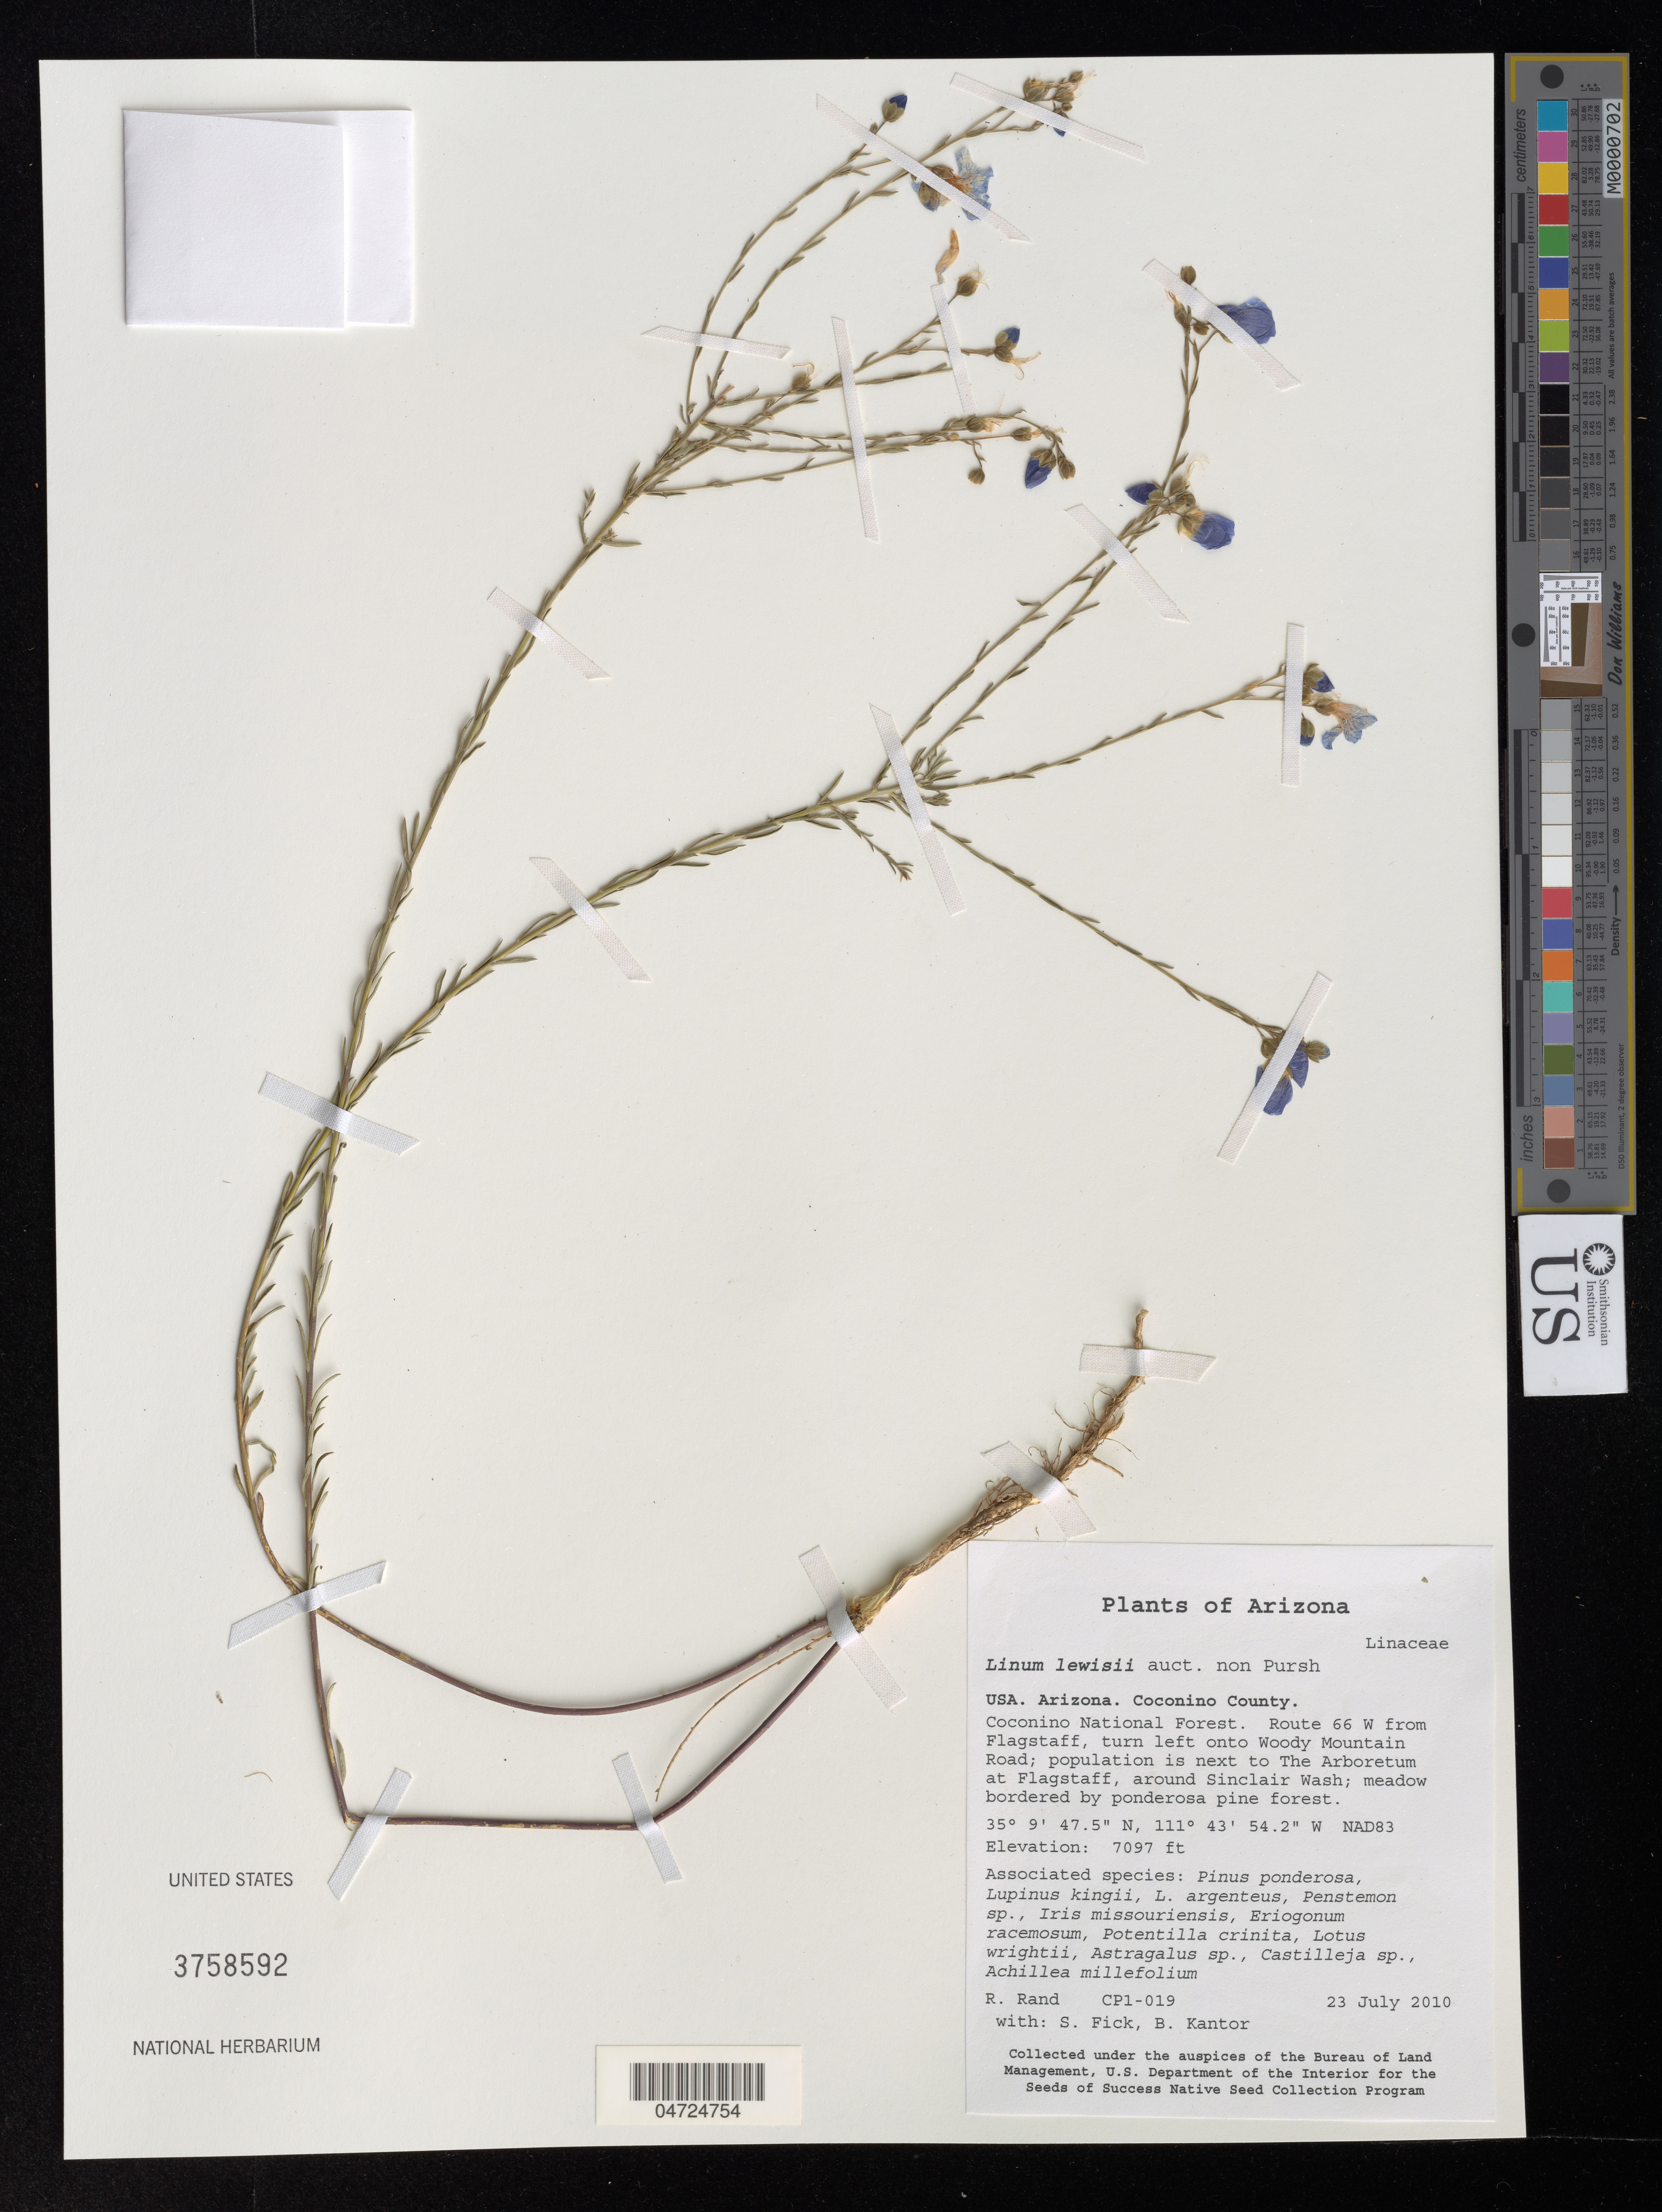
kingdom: Plantae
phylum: Tracheophyta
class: Magnoliopsida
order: Malpighiales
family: Linaceae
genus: Linum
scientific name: Linum lewisii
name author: Pursh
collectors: R. Rand & S. Fick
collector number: CP1-019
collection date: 2010-07-23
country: United States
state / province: Arizona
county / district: Coconino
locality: Coconino County. Coconino National Forest. Route 66 W from Flagstaff, turn left onto Woody Mountain Road; population is next to the Arboretum at Flagstaff, around Sinclair Wash. NAD83.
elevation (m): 2163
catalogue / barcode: US 3758592